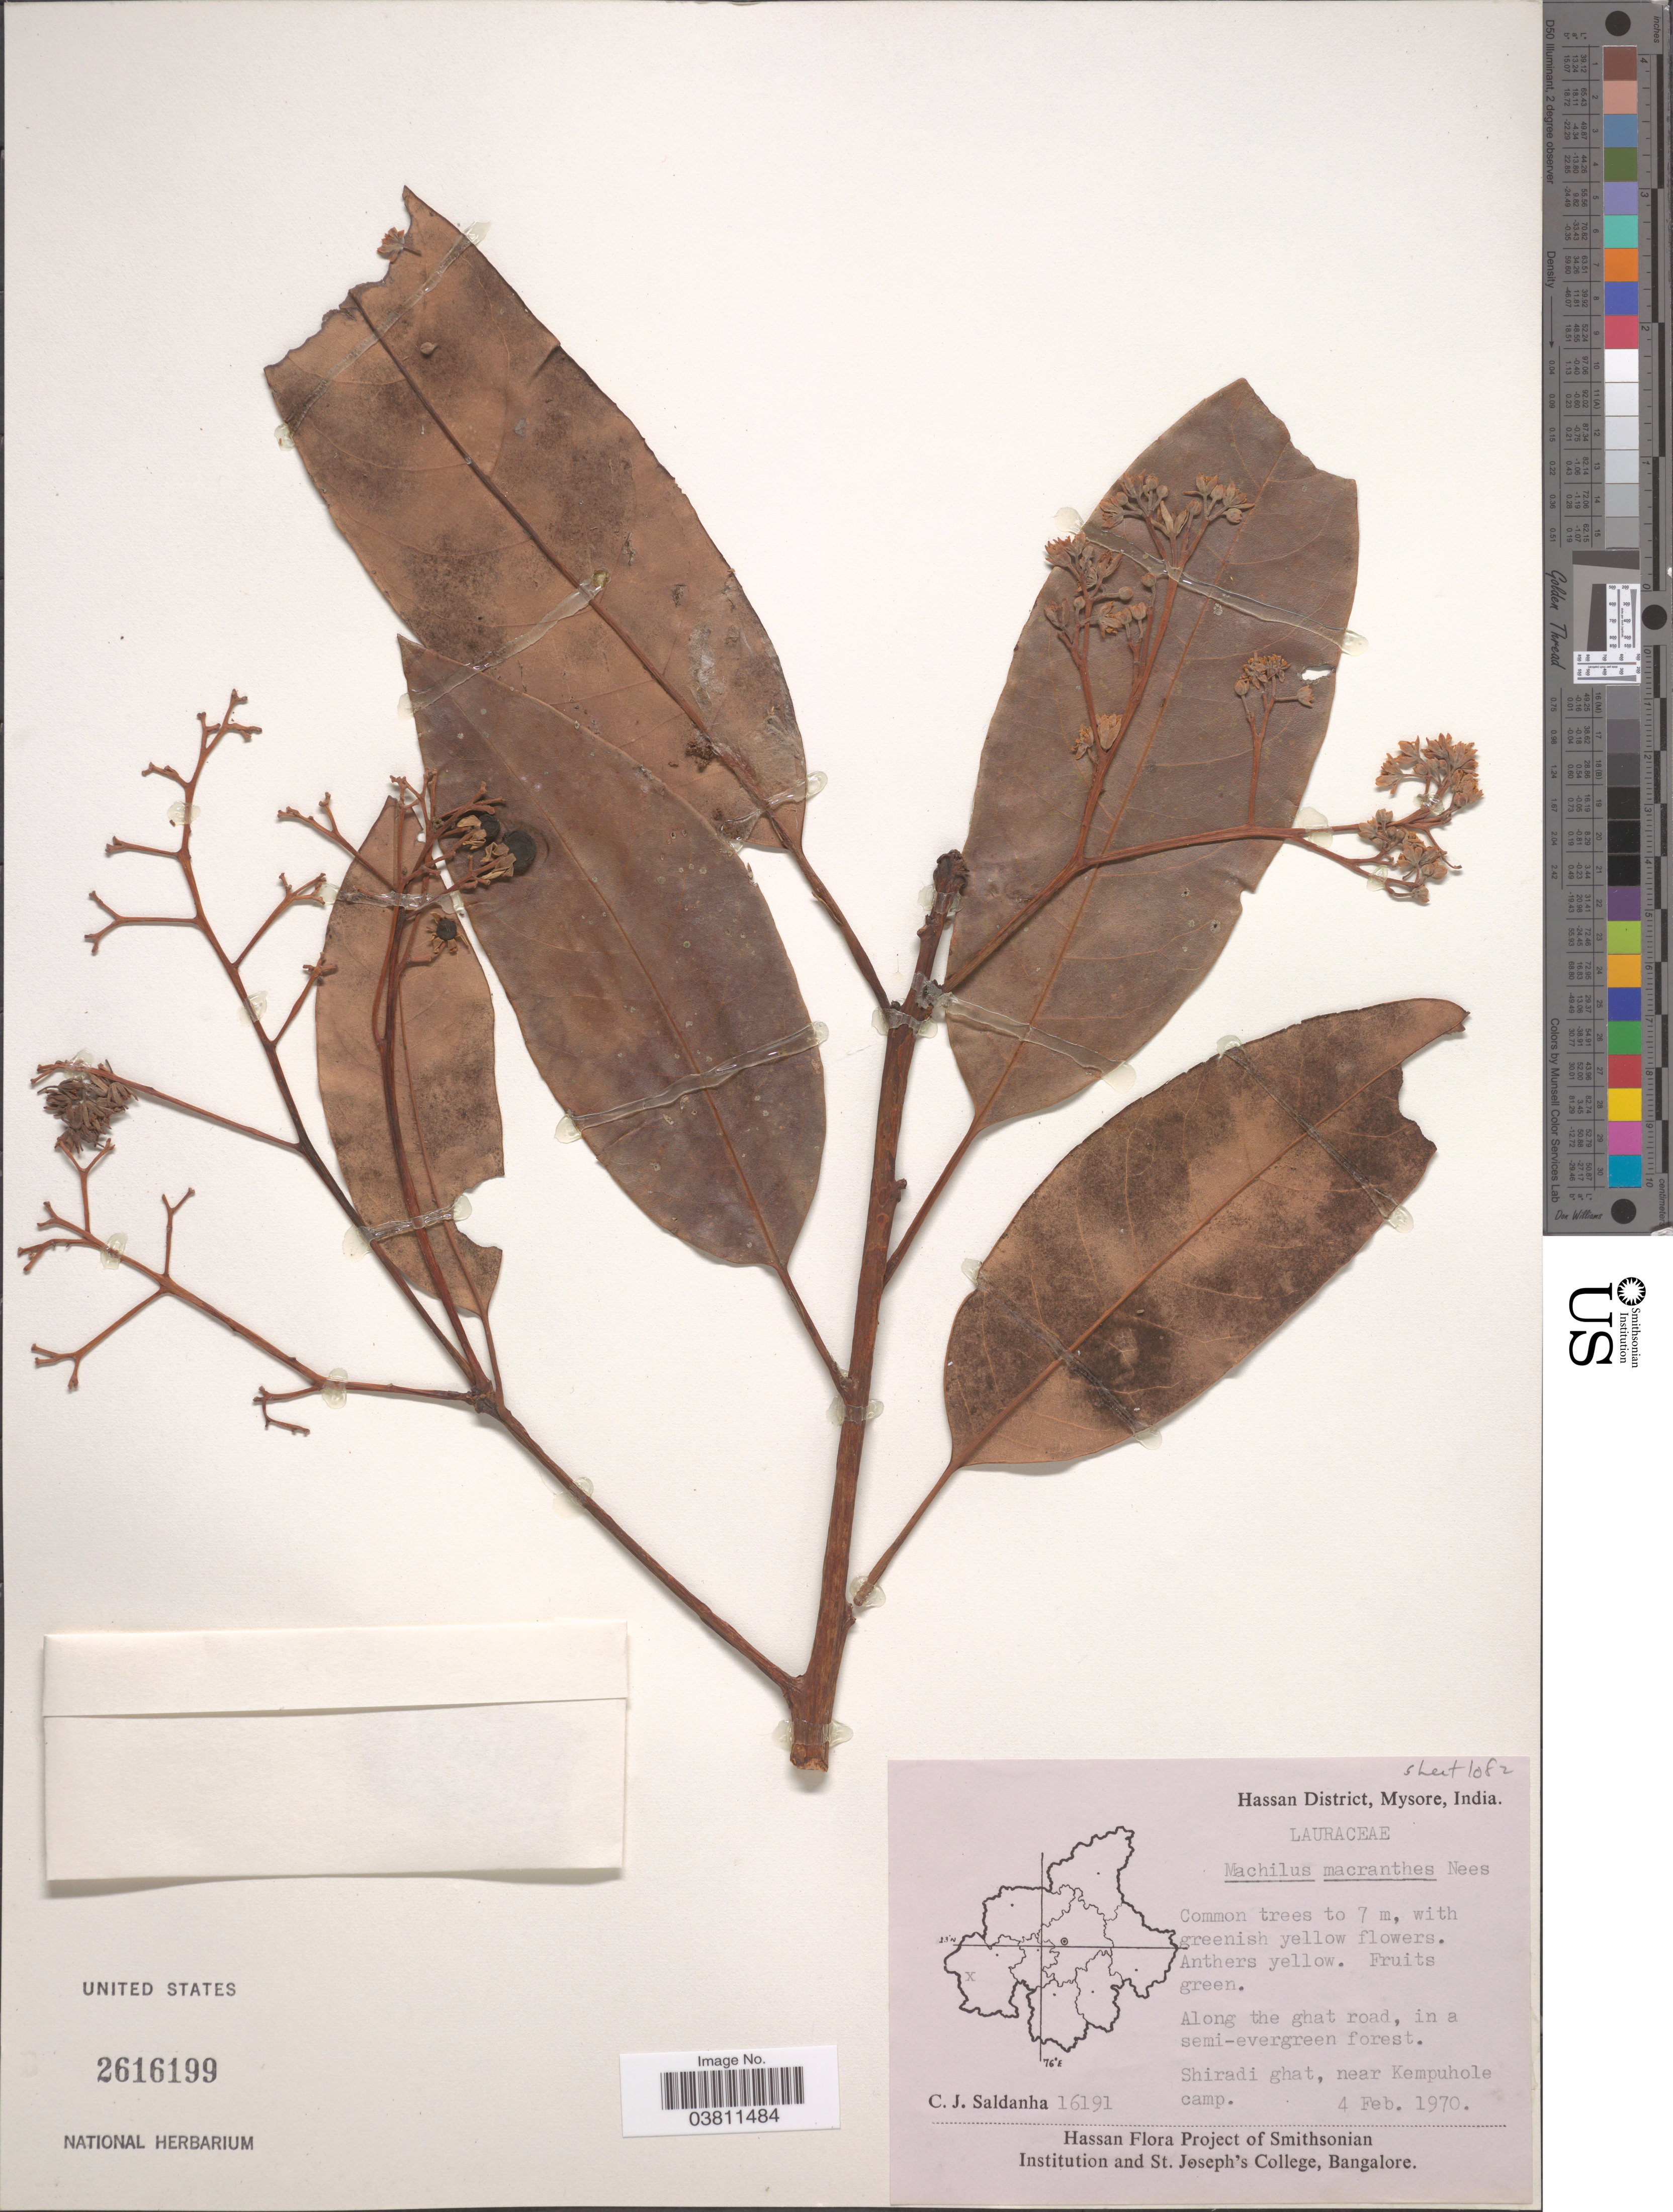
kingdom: Plantae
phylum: Tracheophyta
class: Magnoliopsida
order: Laurales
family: Lauraceae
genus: Persea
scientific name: Persea macrantha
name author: (Nees) Kosterm.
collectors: C. J. Saldanha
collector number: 16191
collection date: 1970-02-04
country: India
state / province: Karnataka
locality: Hassan District, Mysore. Along the ghat road, in a semi-evergreen forest. Shiradi ghat, near Kempuhole camp.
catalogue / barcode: US 2616199